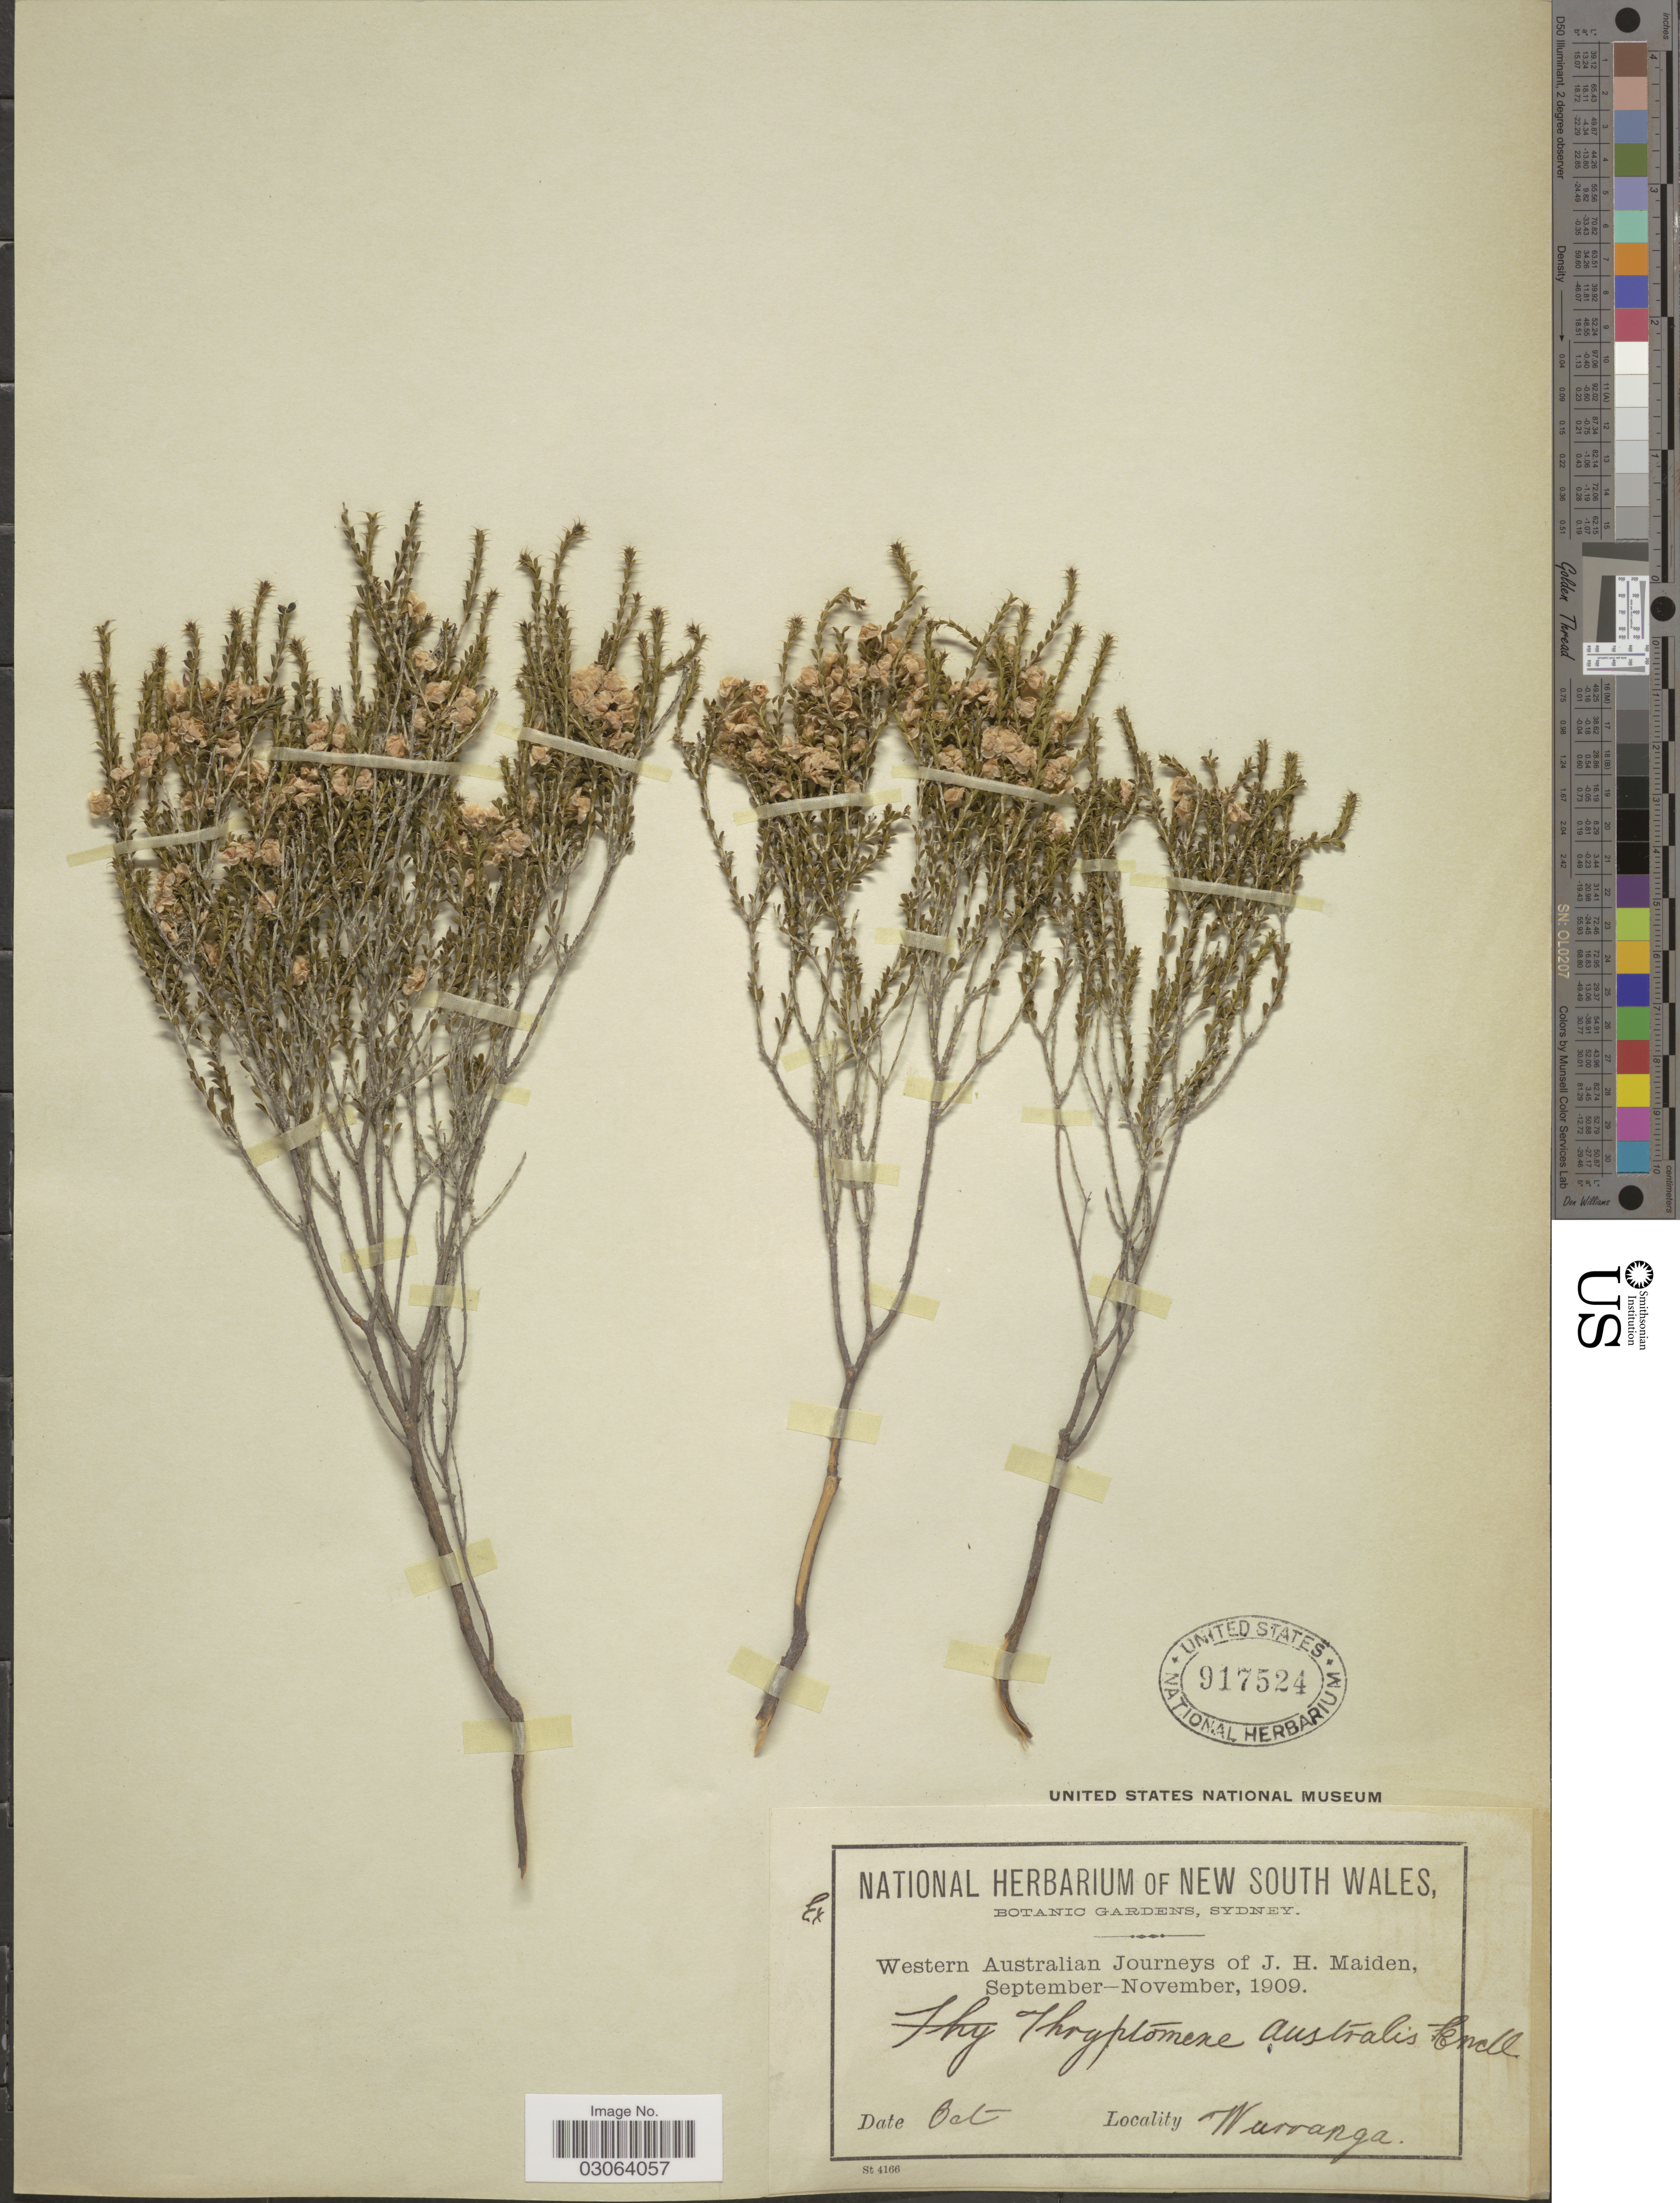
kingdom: Plantae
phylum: Tracheophyta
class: Magnoliopsida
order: Myrtales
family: Myrtaceae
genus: Thryptomene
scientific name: Thryptomene australis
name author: Endl.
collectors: J. Maiden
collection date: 1909-10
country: Australia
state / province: Western Australia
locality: Warranga.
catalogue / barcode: US 917524